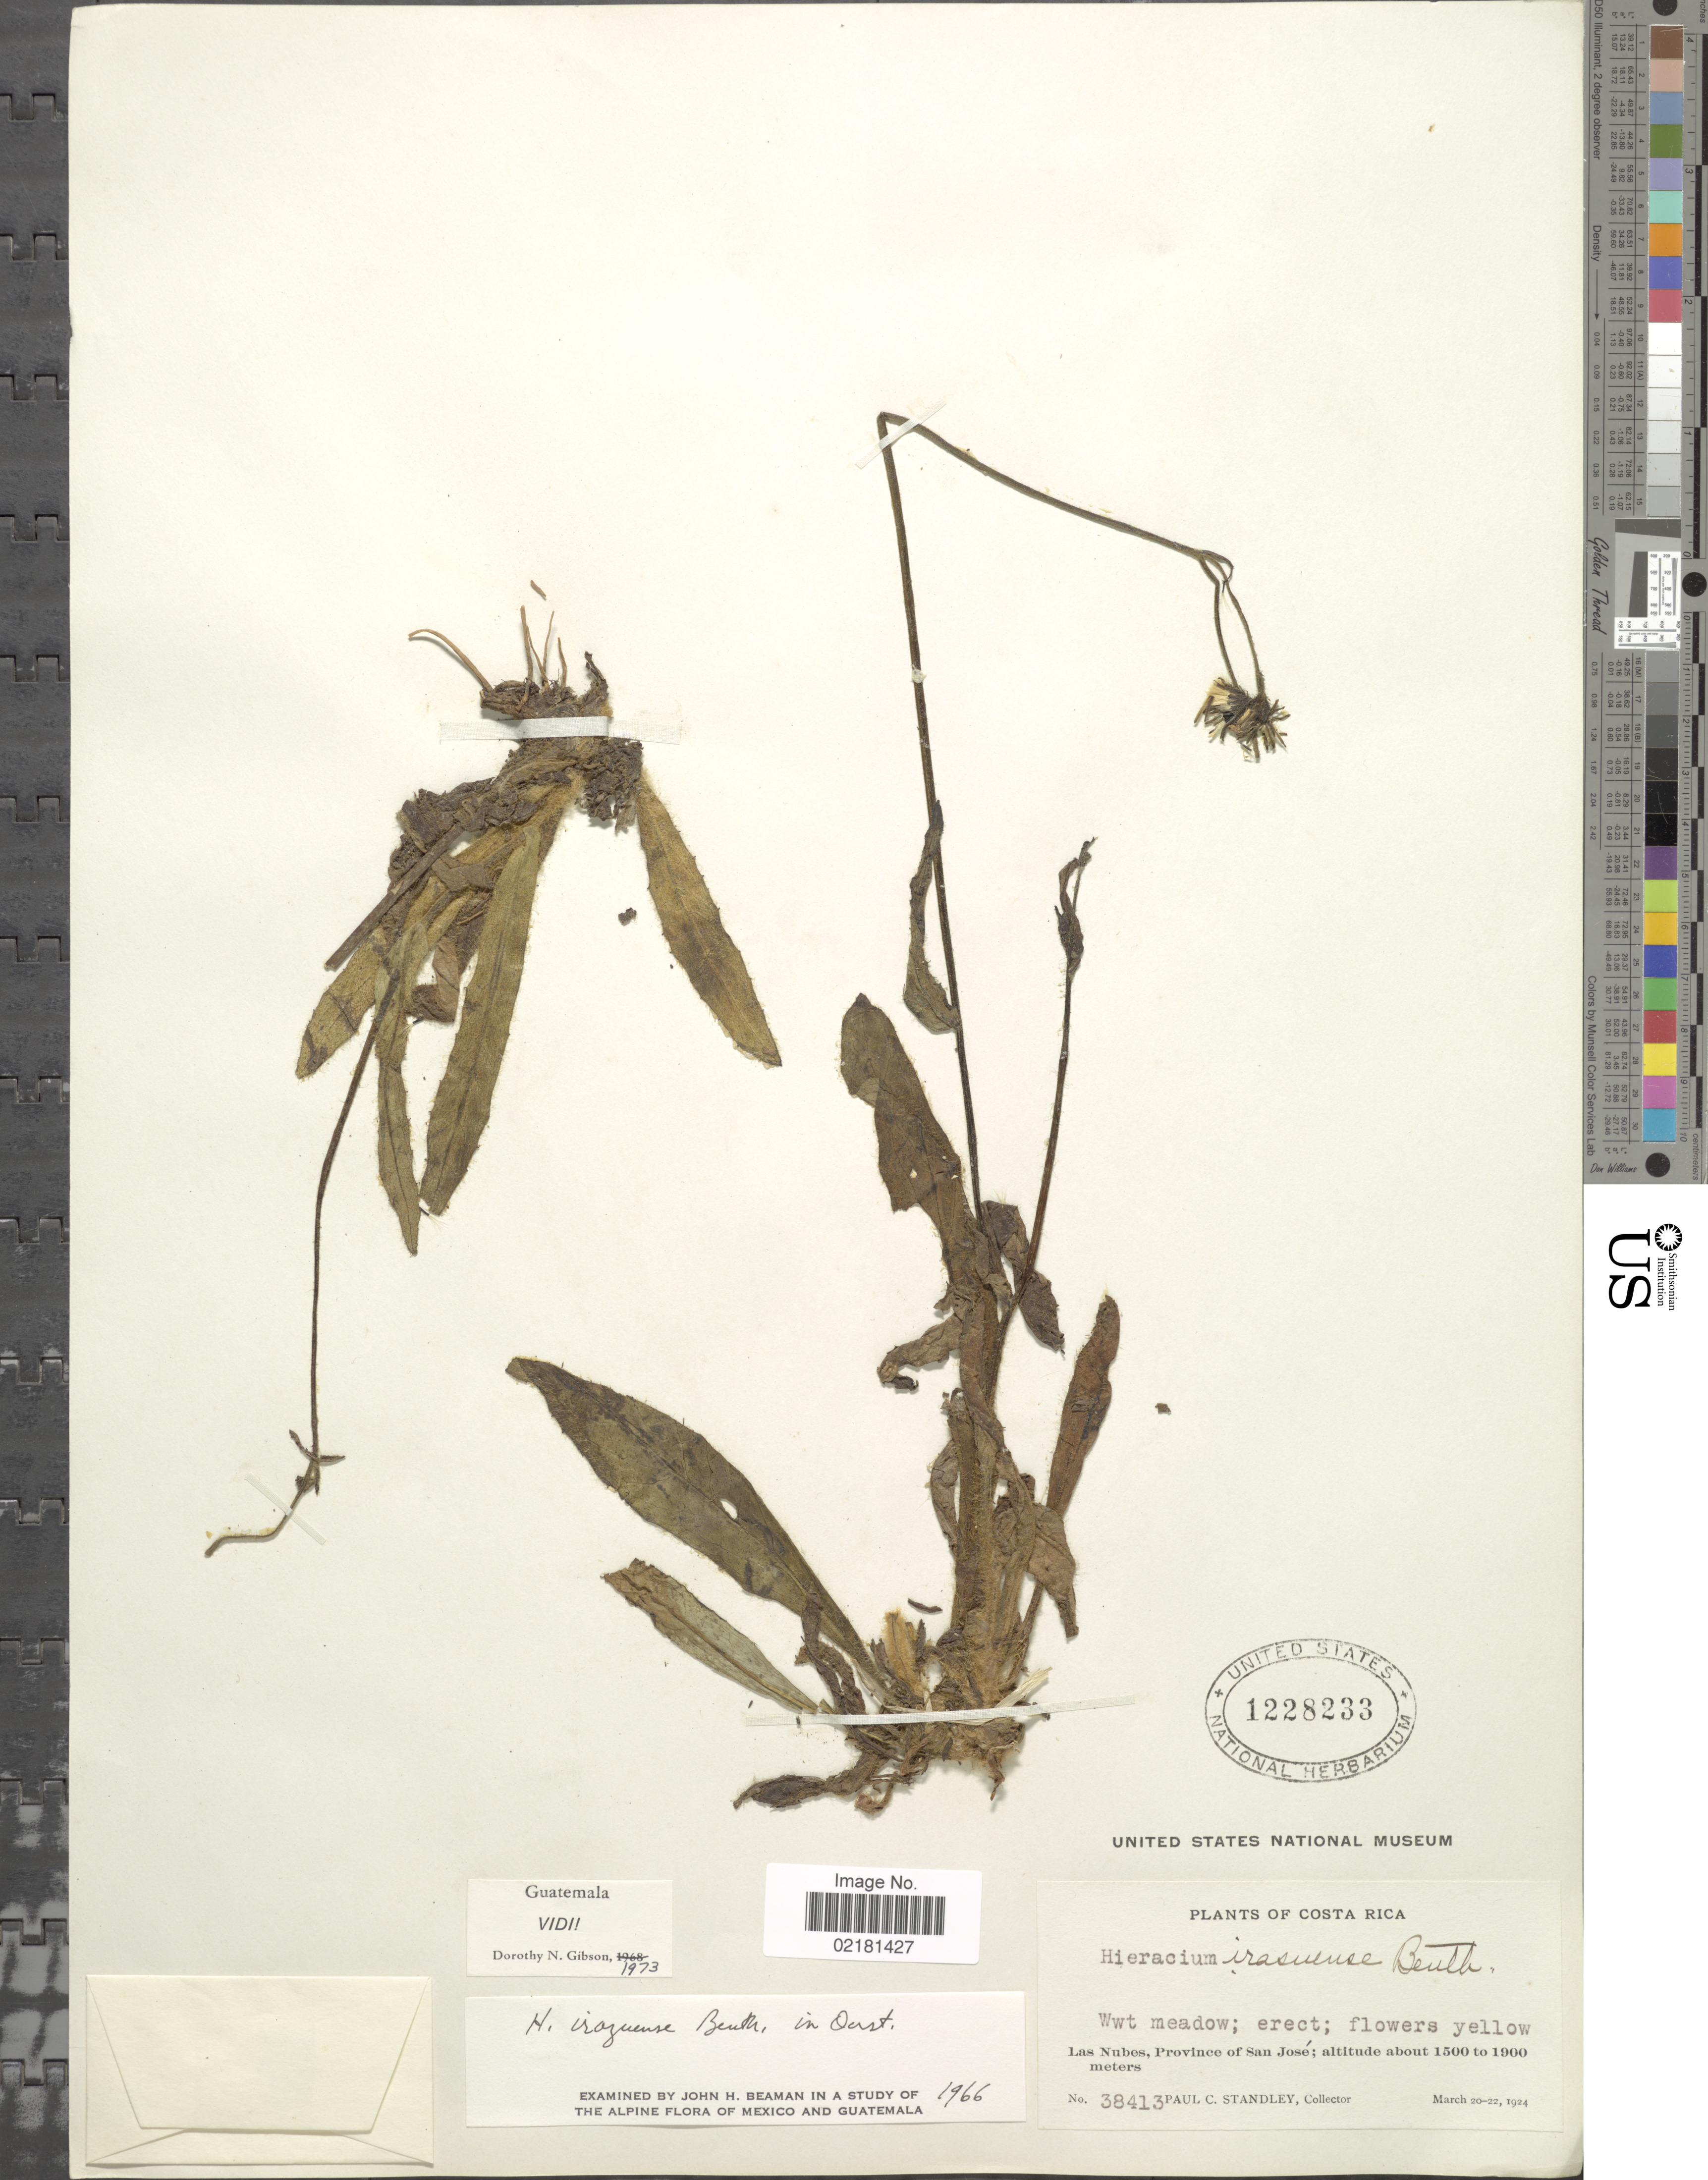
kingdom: Plantae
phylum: Tracheophyta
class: Magnoliopsida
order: Asterales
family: Asteraceae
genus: Hieracium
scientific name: Hieracium irasuense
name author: Benth.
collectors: P. C. Standley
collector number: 38413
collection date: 1924-03-20/1924-03-22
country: Costa Rica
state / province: San José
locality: Las Nubes.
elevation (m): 1500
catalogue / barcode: US 1228233